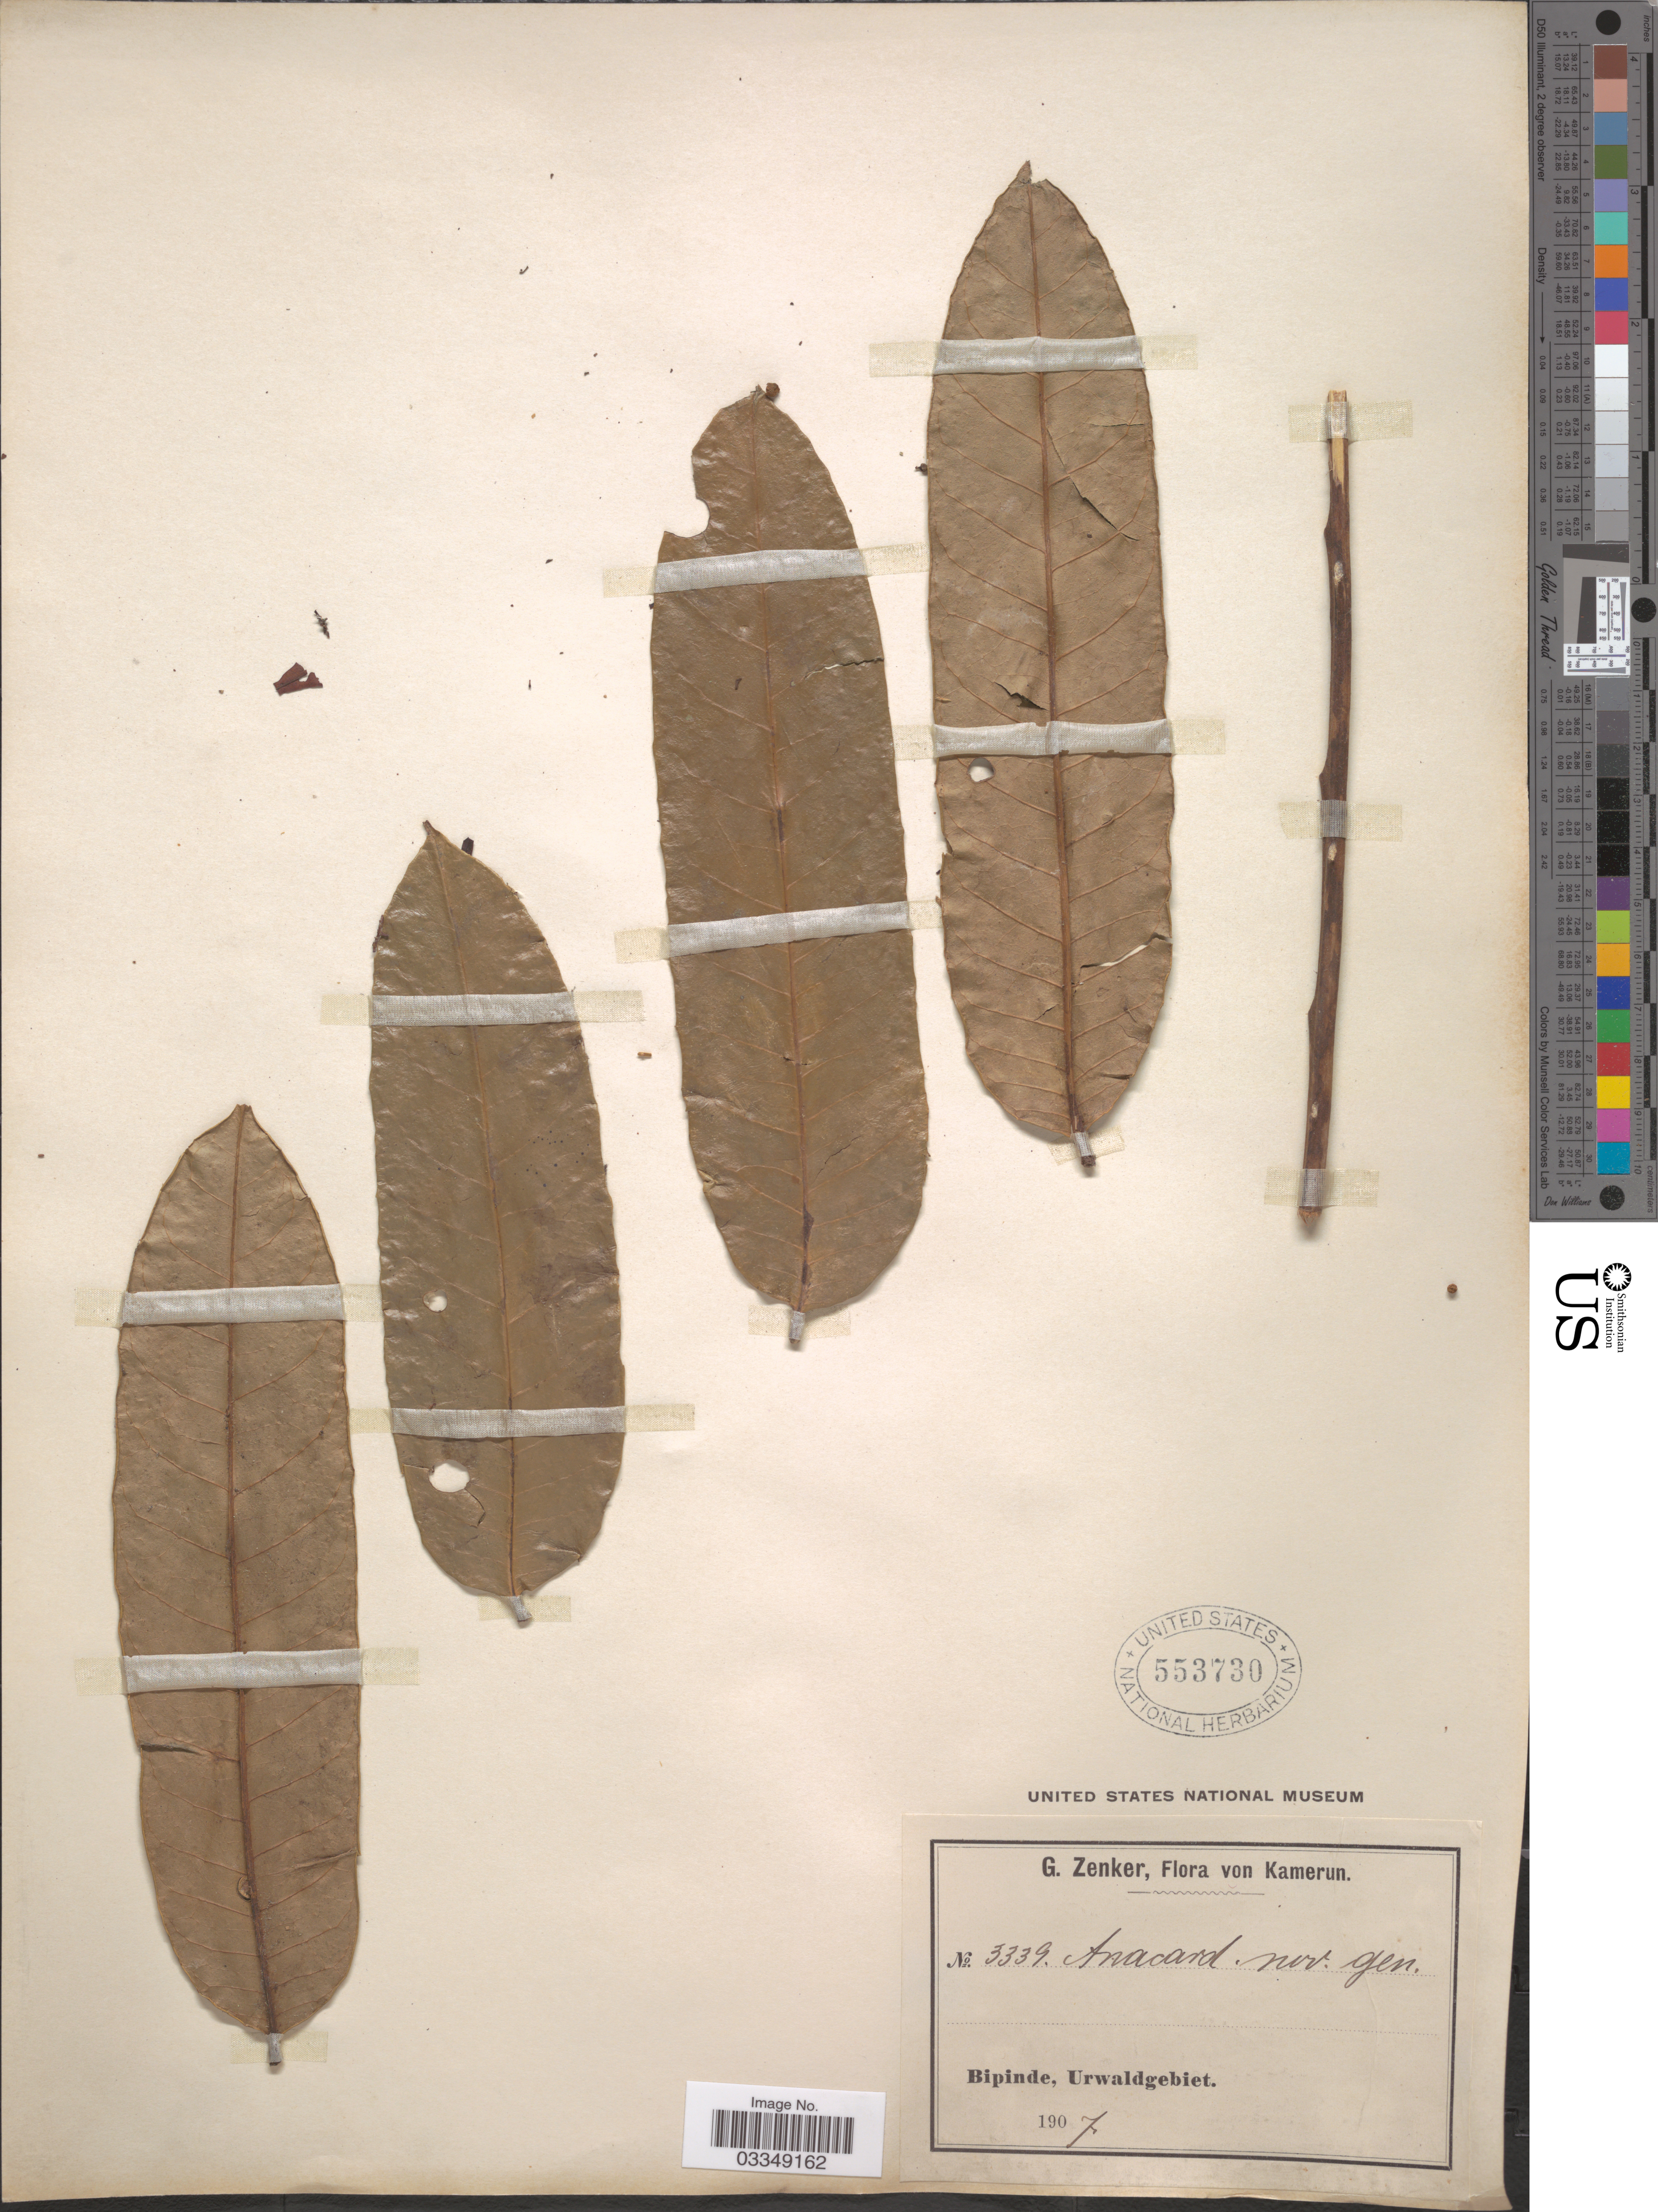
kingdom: Plantae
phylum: Tracheophyta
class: Magnoliopsida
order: Sapindales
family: Anacardiaceae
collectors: G. A. Zenker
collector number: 3339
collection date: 1907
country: Cameroon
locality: Kamerun. Bipinde, Urwaldgebiet.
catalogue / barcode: US 553730